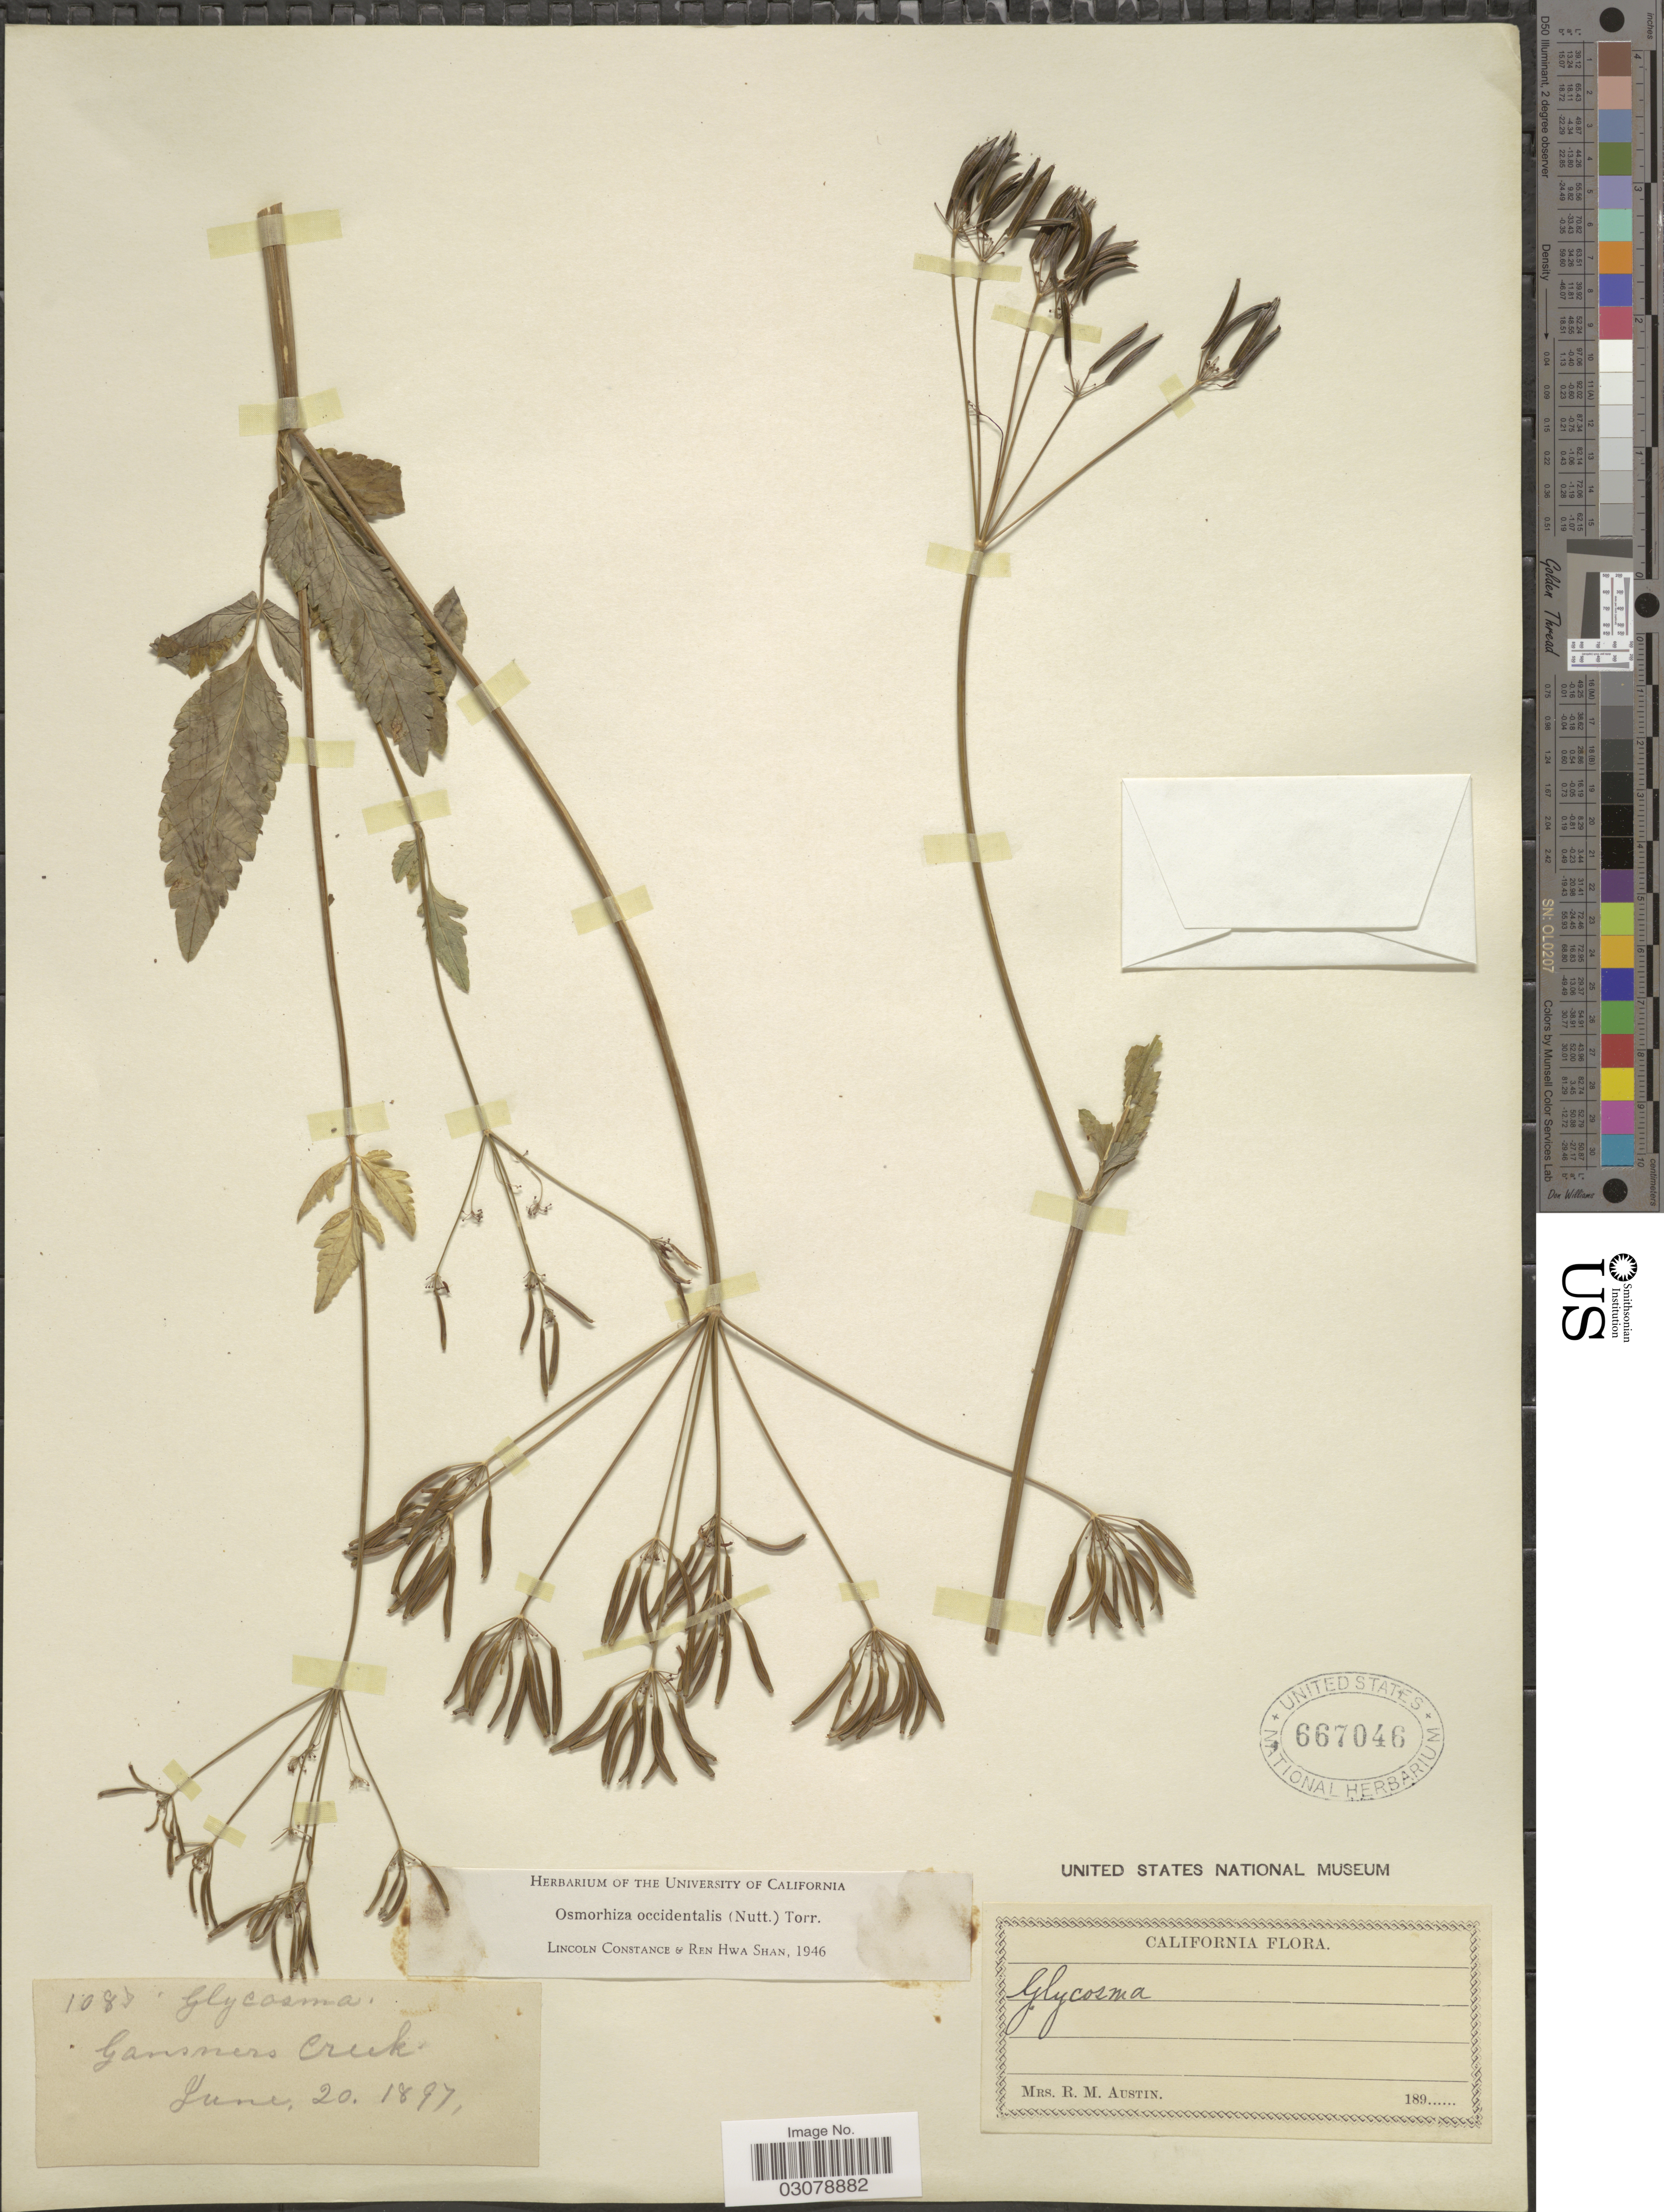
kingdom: Plantae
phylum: Tracheophyta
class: Magnoliopsida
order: Apiales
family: Apiaceae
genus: Osmorhiza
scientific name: Osmorhiza occidentalis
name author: (Nutt.) Torr.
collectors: R. Austin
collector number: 1087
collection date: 1897-06-20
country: United States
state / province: California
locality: Gansners Creek.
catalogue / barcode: US 667046